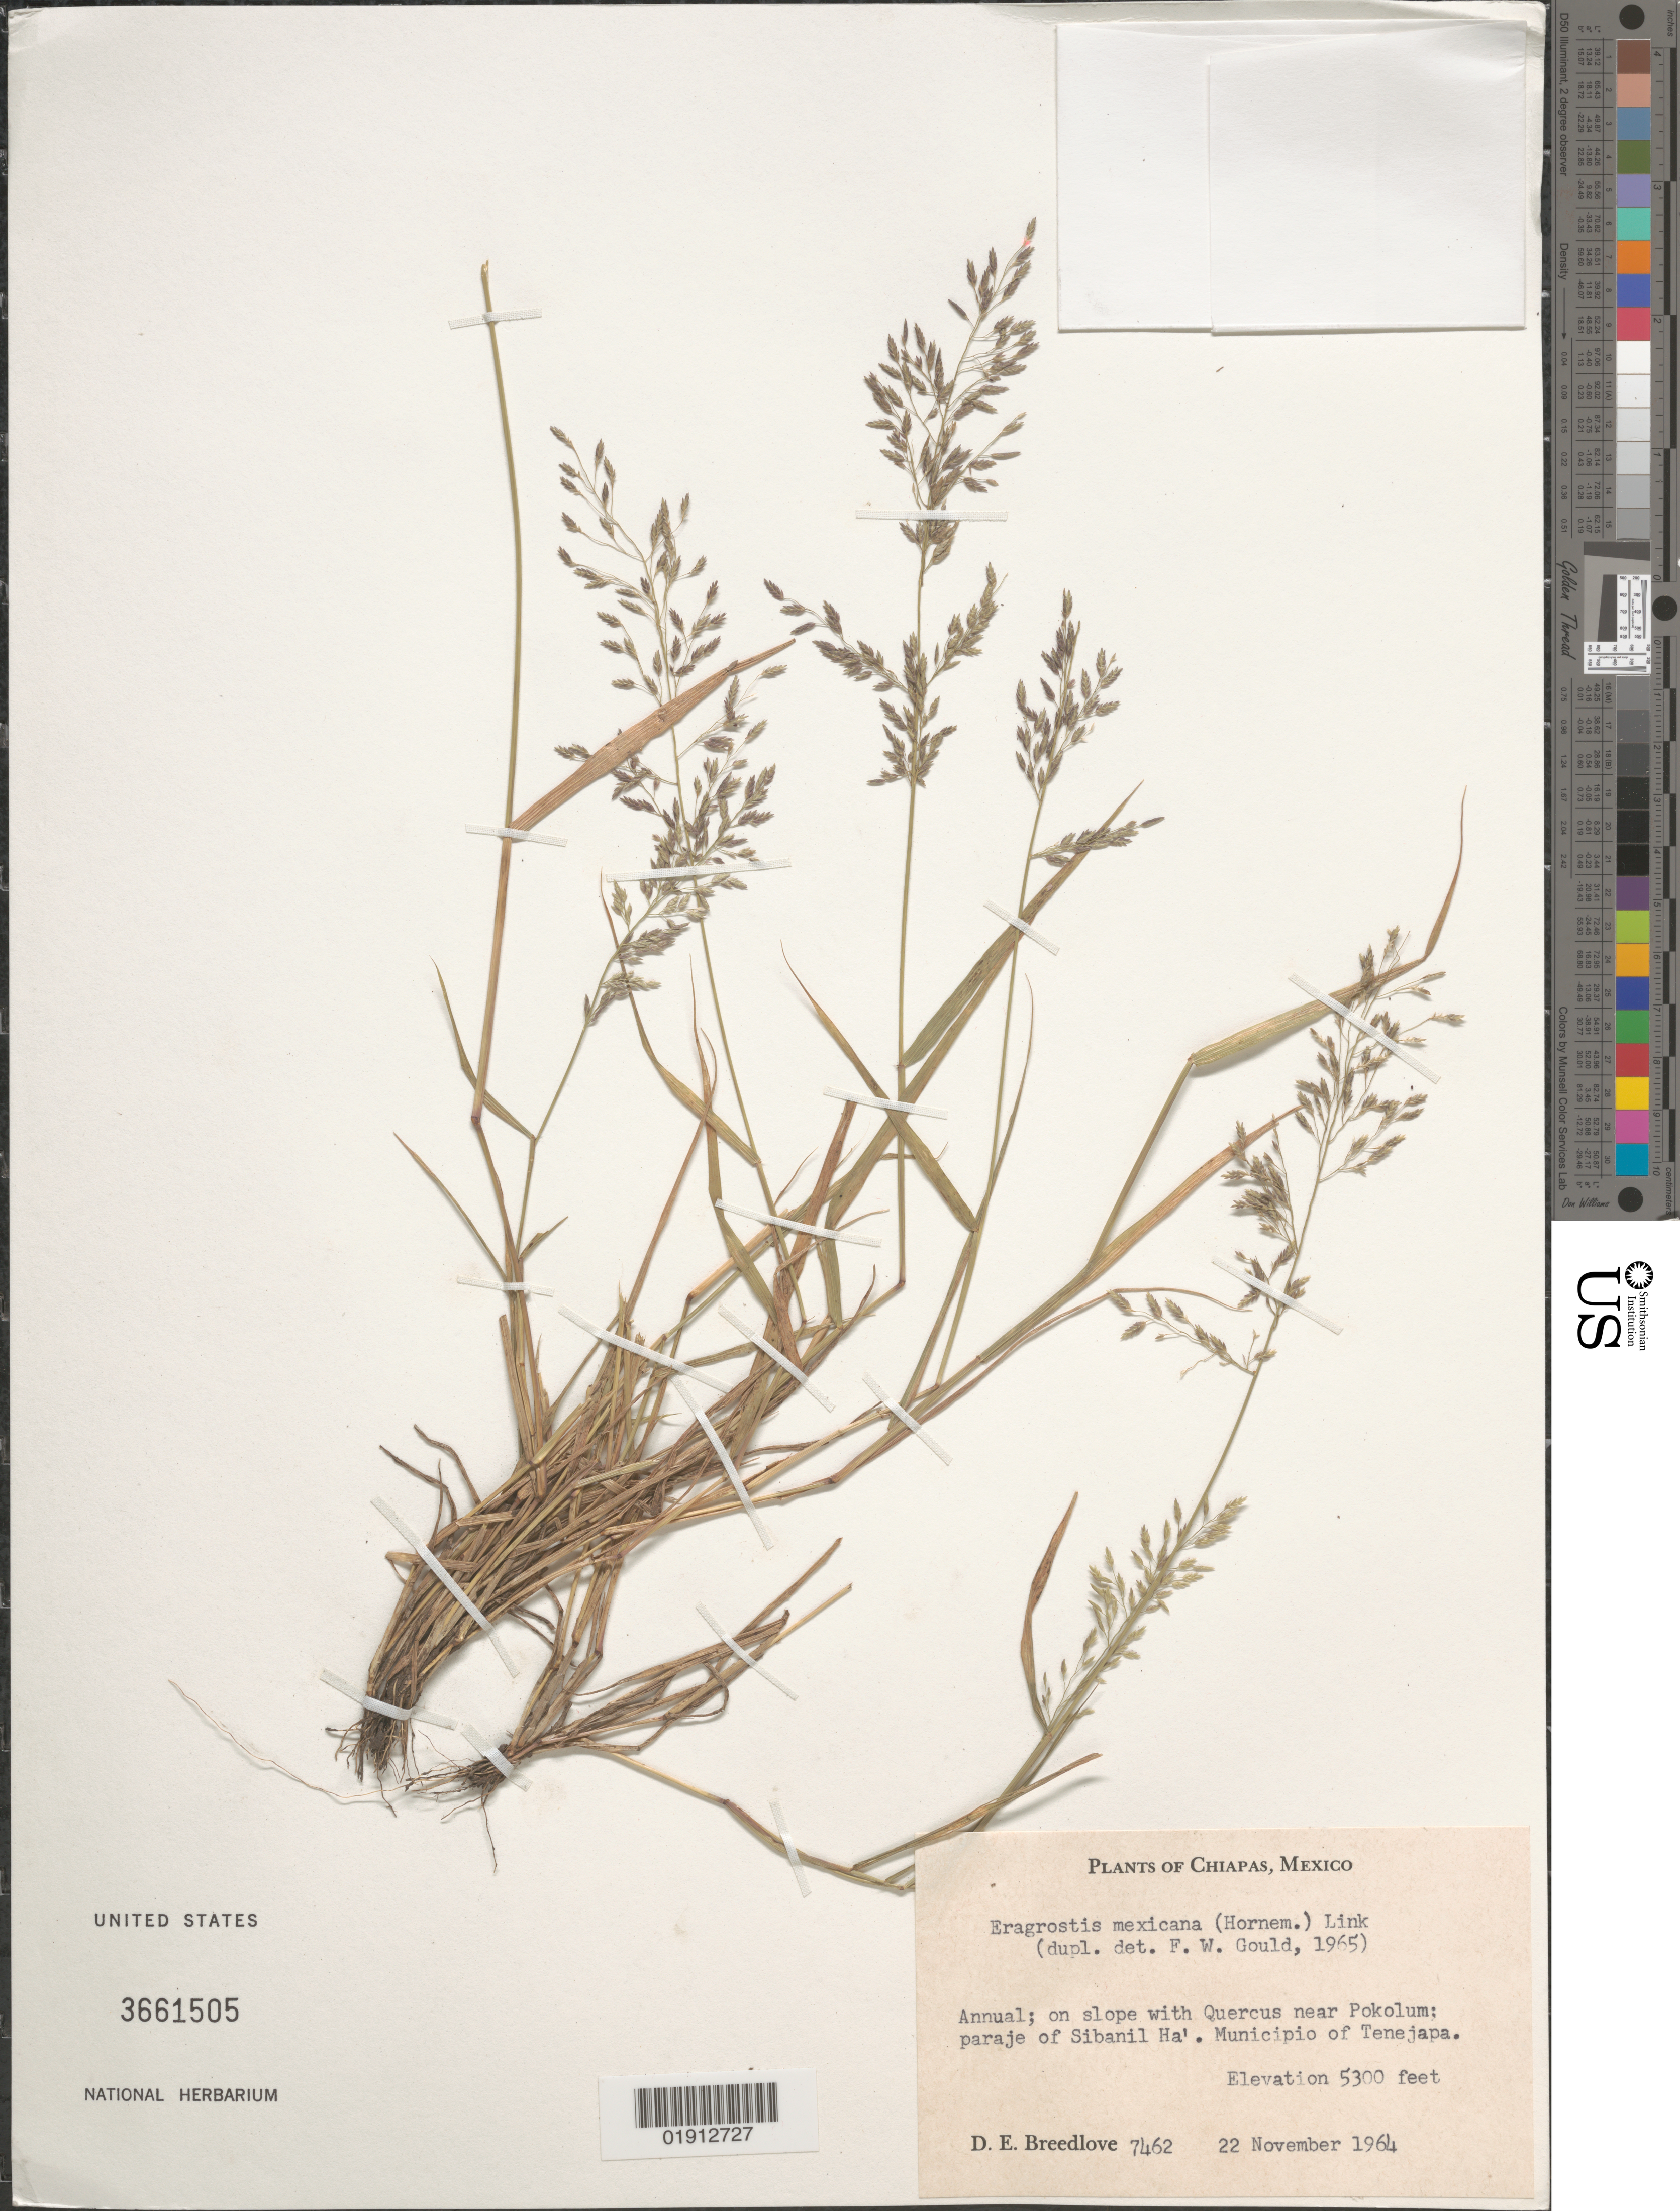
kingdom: Plantae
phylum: Tracheophyta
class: Liliopsida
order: Poales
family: Poaceae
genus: Eragrostis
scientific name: Eragrostis mexicana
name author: (Hornem.) Link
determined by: Gould, F. W.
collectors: D. E. Breedlove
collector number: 7462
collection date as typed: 22 Nov 1964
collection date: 1964-11-22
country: Mexico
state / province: Chiapas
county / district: Tenejapa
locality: Near Pokolum, paraje of Sibanil Ha'. Municipio of Tenejapa, Chiapas.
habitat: On slope with Quercus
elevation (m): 1615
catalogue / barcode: US 3661505